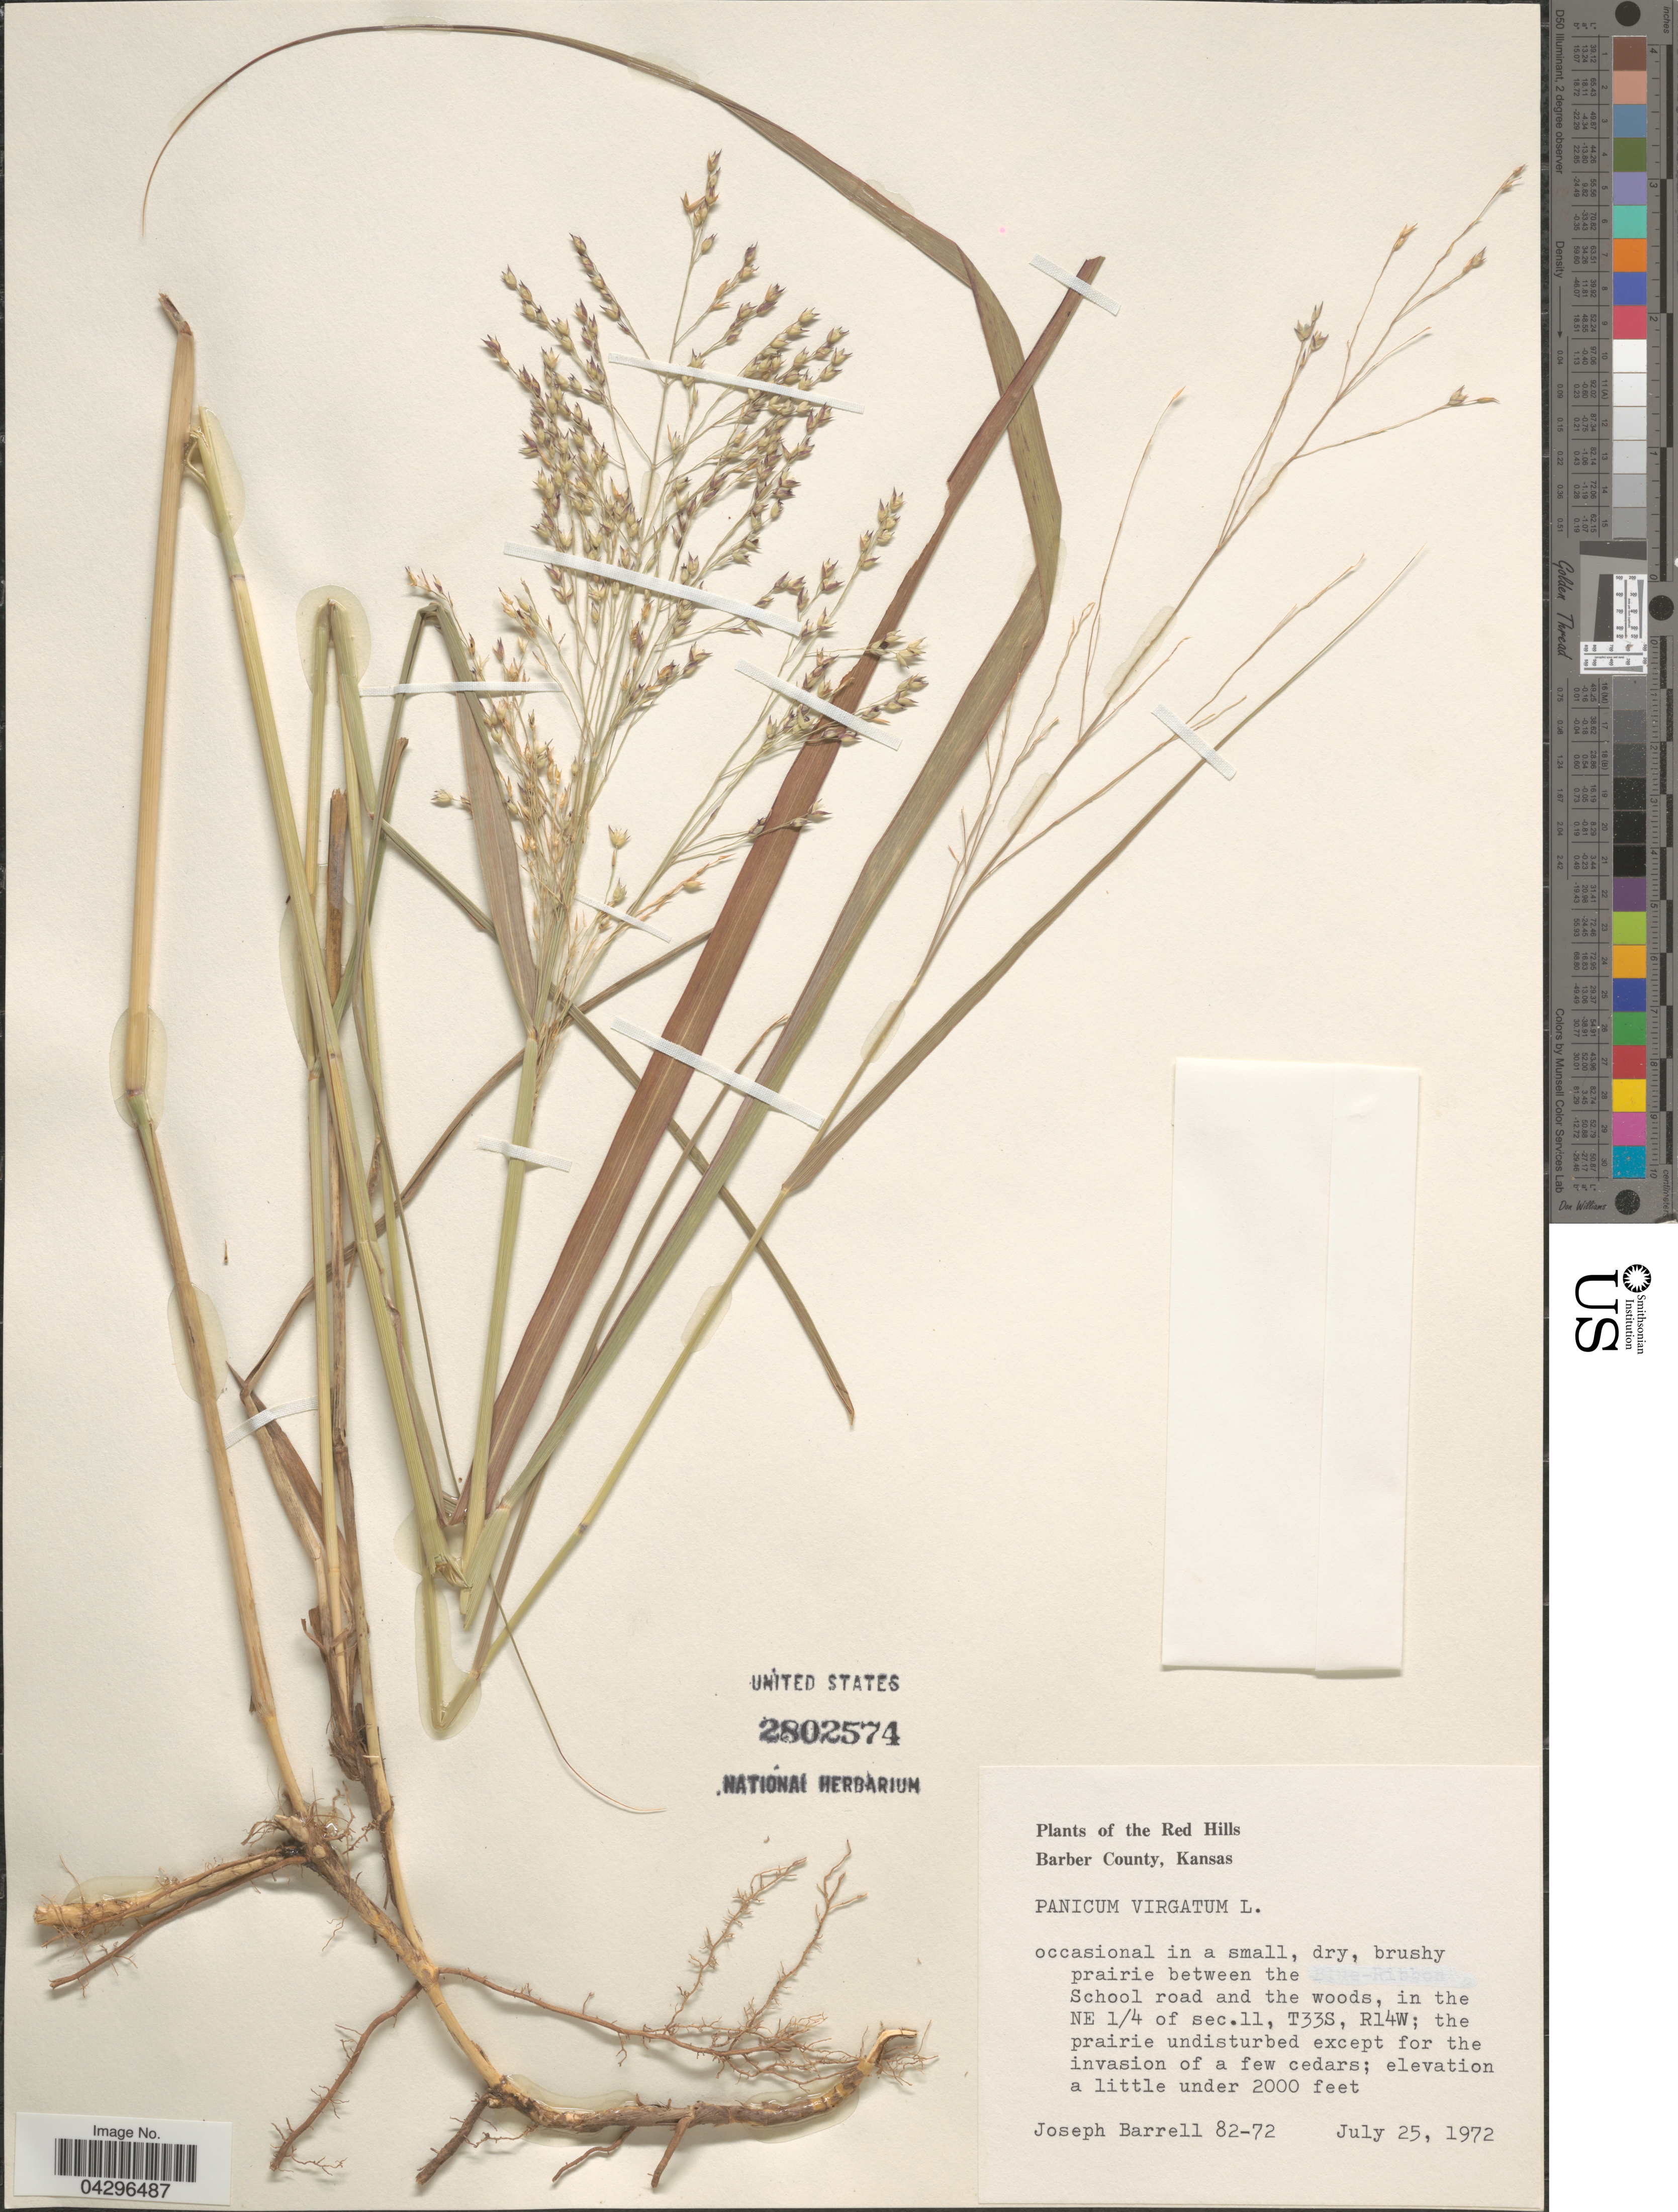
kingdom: Plantae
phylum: Tracheophyta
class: Liliopsida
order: Poales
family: Poaceae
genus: Panicum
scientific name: Panicum virgatum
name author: L.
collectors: J. Barrell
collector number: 82-72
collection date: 1972-07-25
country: United States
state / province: Kansas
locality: The Red Hills. Barber County. Occasional in a small, dry, brushy prairie between the School road and the woods, in the NE 1/4 of sec,11, T33S, R14W.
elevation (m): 610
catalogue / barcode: US 2802574